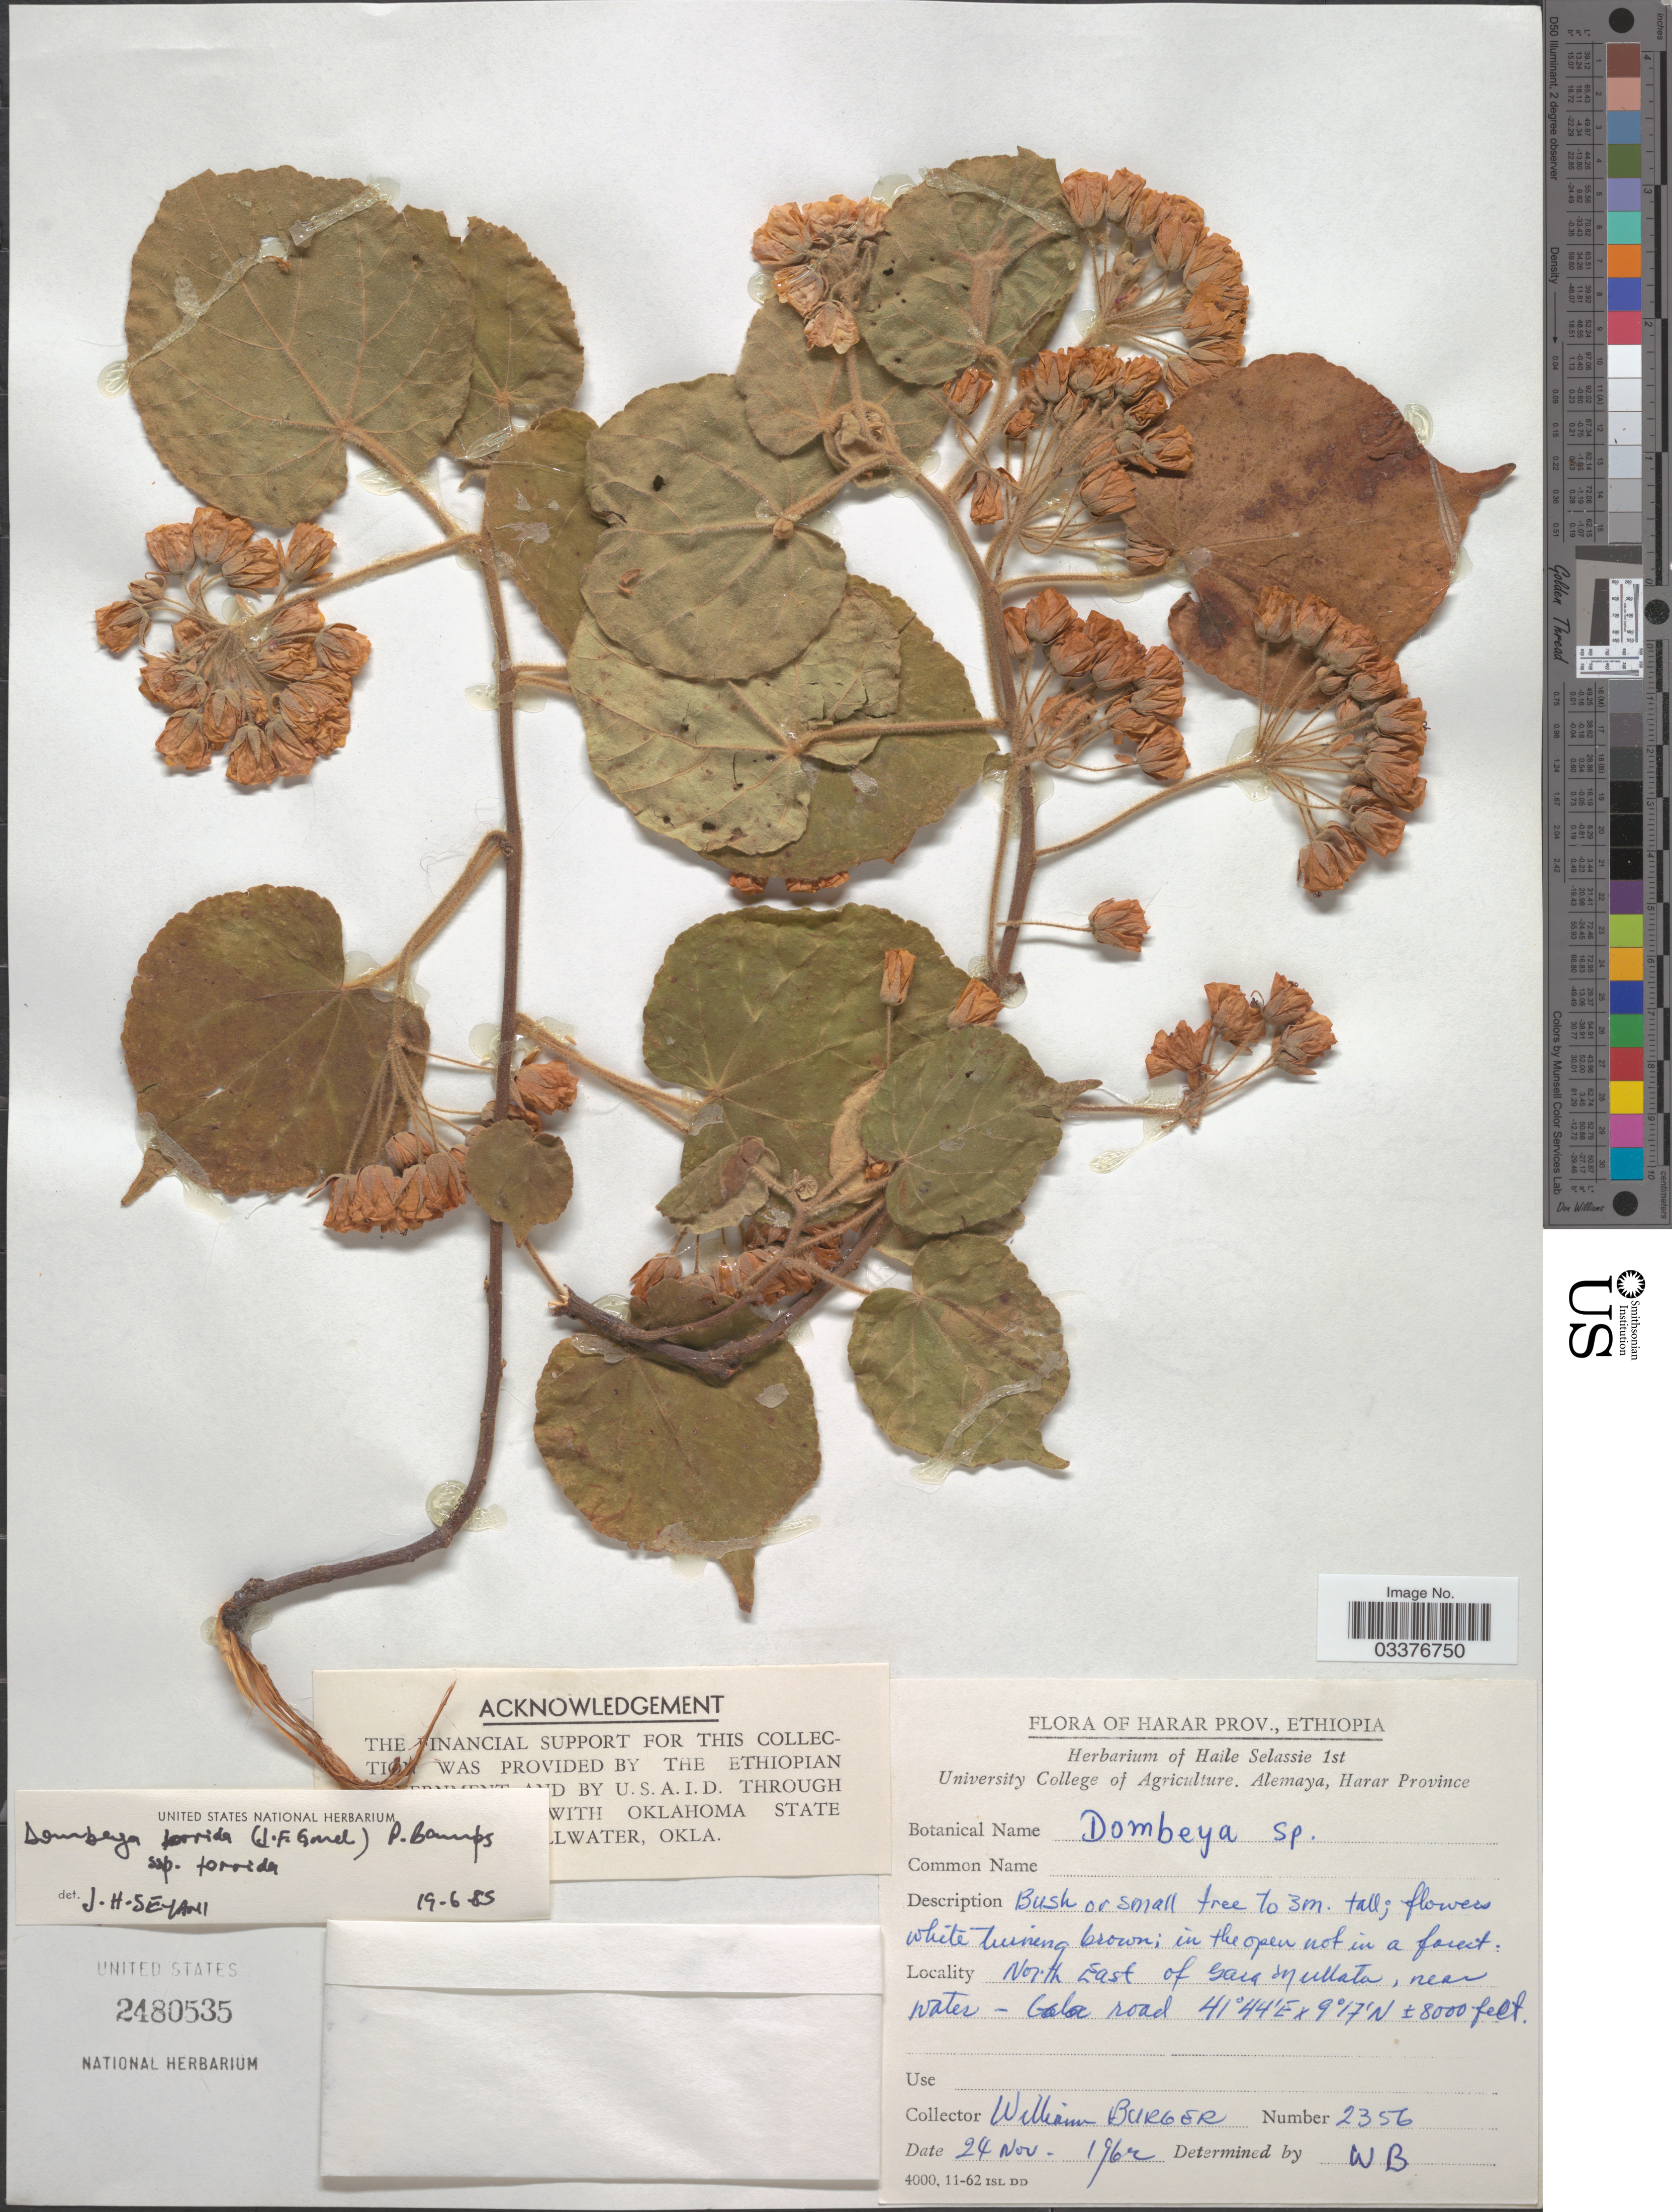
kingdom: Plantae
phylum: Tracheophyta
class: Magnoliopsida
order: Malvales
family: Malvaceae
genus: Dombeya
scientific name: Dombeya torrida subsp. torrida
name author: (J.F. Gmel.) Bamps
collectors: W. Burger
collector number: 2356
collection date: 1962-11-24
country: Ethiopia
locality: Harar Prov. North East of Gara Mullata, near water - Gala road.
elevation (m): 2438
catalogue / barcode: US 2480535